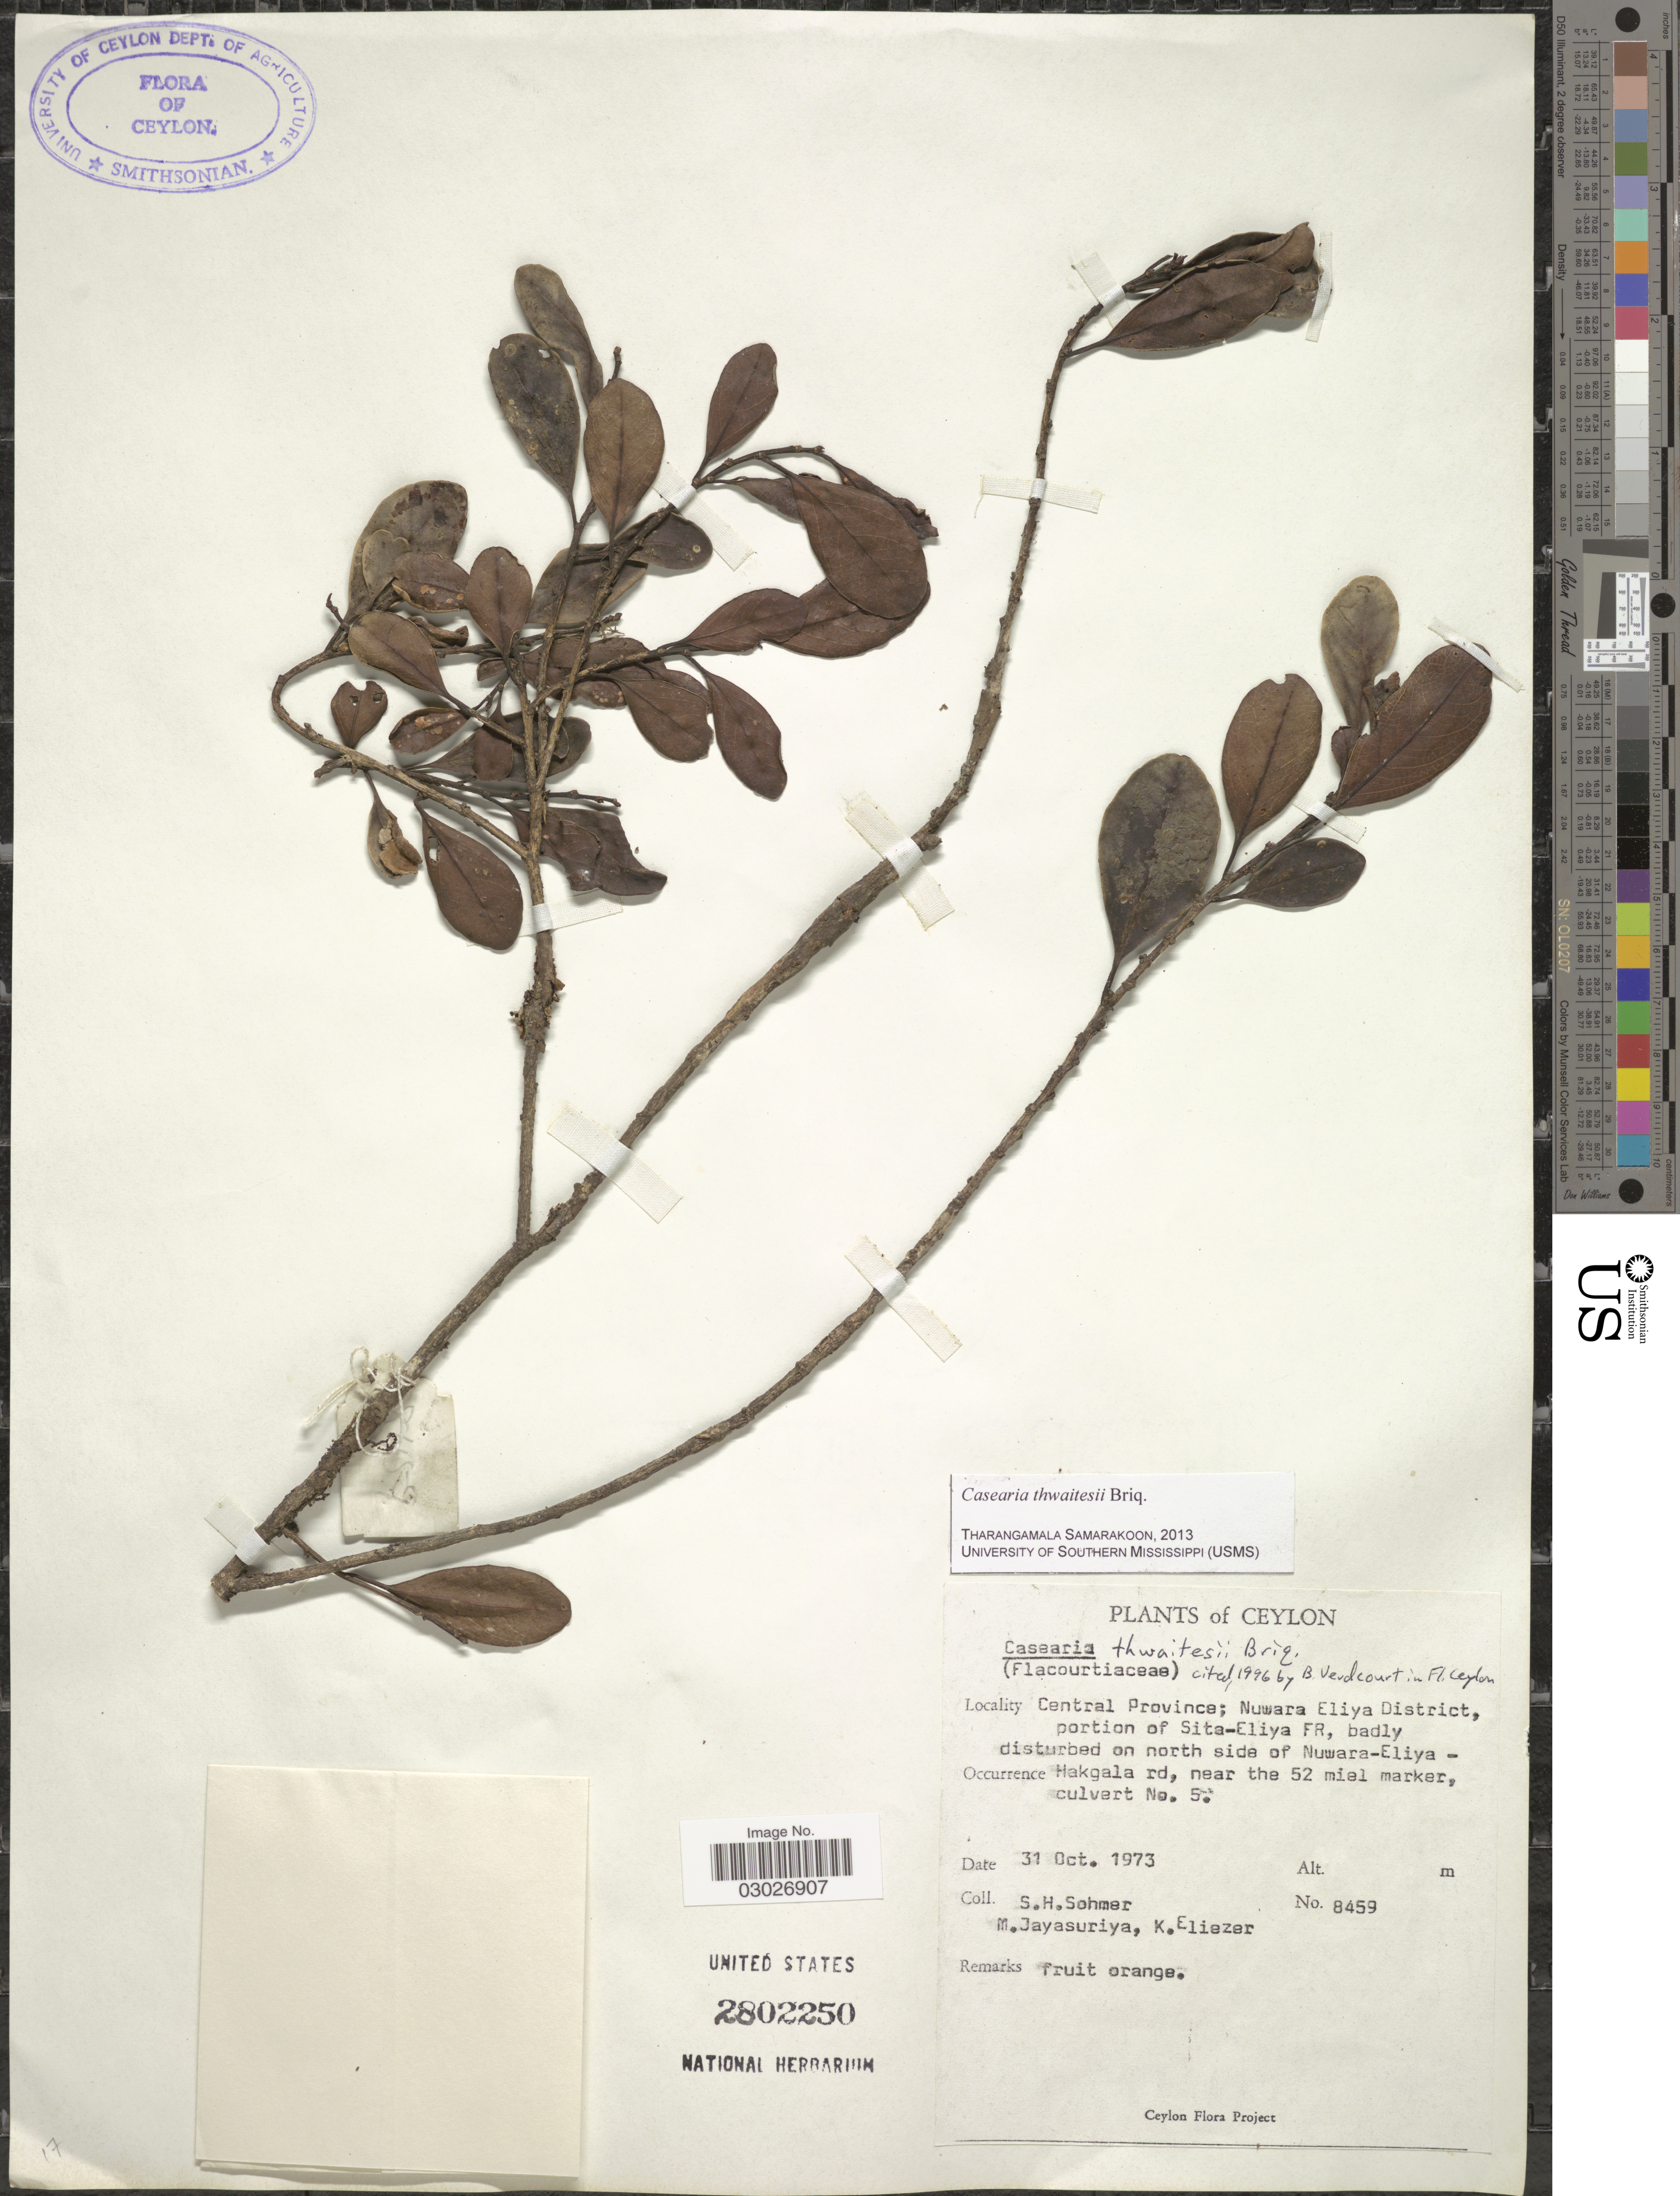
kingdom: Plantae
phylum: Tracheophyta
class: Magnoliopsida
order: Malpighiales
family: Salicaceae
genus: Casearia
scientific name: Casearia thwaitesii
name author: Briq.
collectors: S. H. Sohmer, M. Jayasuriya & K. Eliezer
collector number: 8459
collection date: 1973-10-31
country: Sri Lanka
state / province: Central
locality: Ceylon. Central Province; Nuwara Eliya District, portion of Sita-Eliya FR, badly disturbed on north side of Nuwara-Eliya-Hakgala rd, near the 52 miel marker, culvert No. 5.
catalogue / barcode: US 2802250